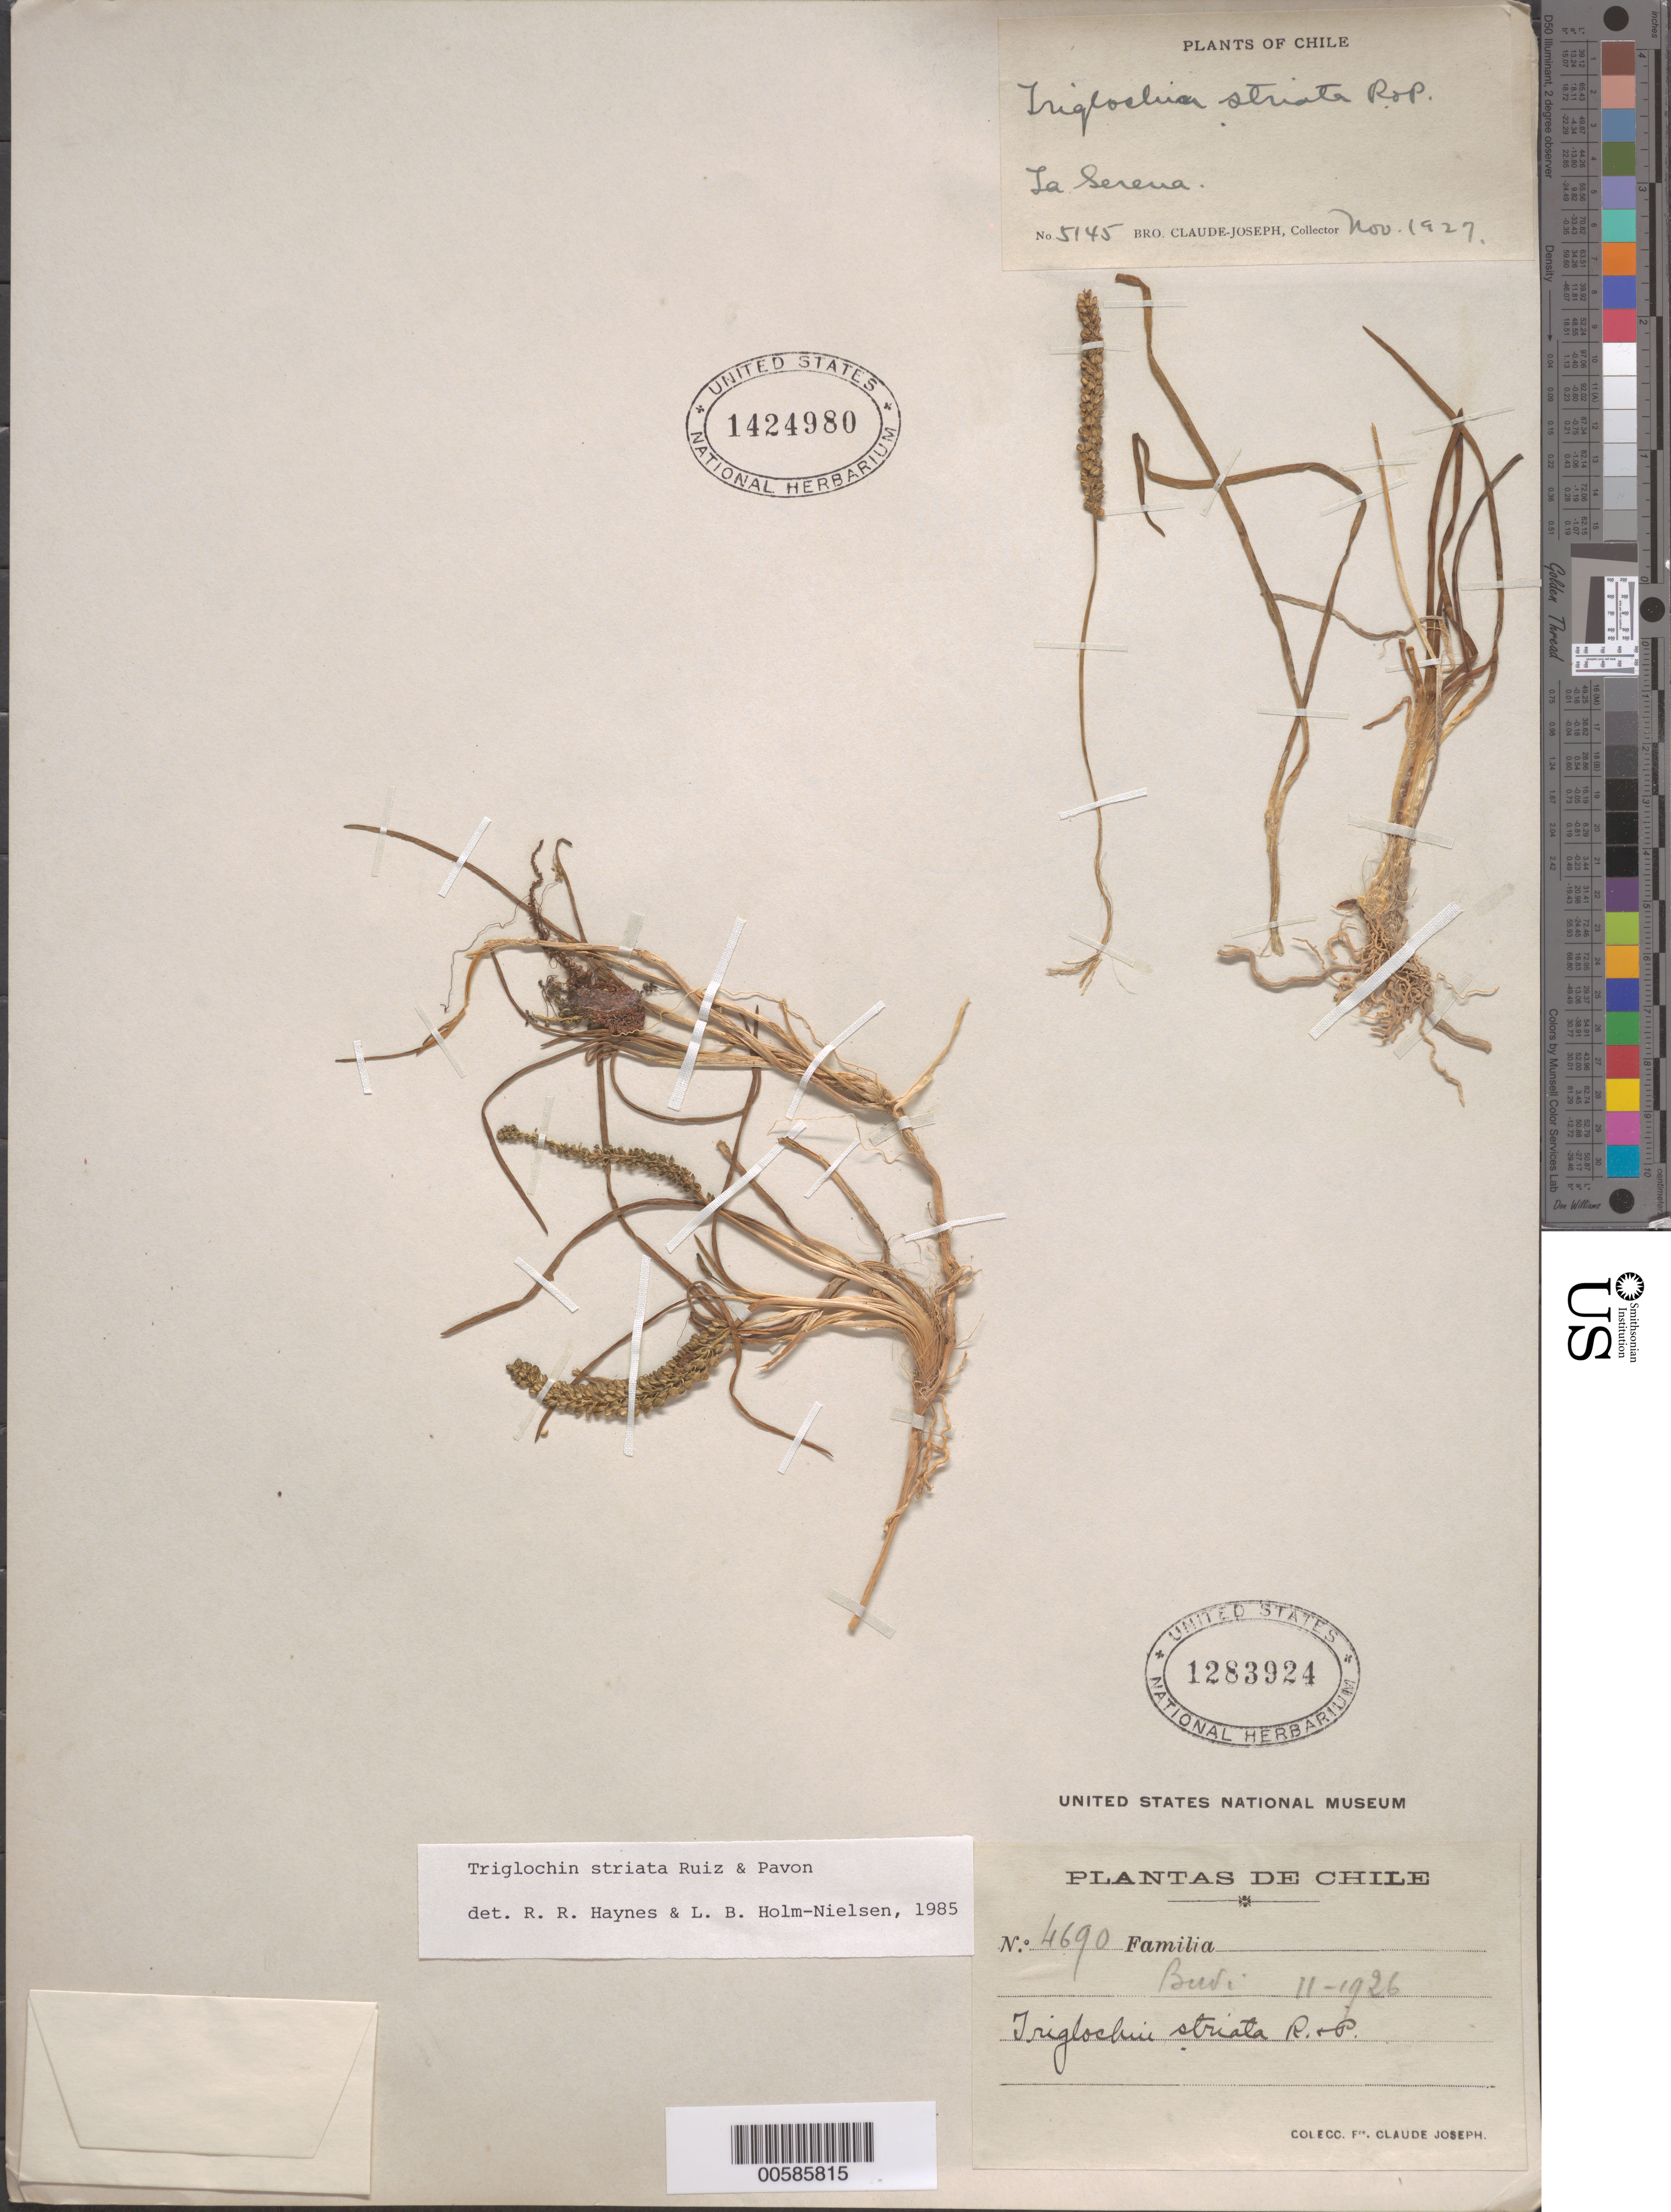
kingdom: Plantae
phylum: Tracheophyta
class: Liliopsida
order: Alismatales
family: Juncaginaceae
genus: Triglochin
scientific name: Triglochin striata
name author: Ruiz & Pav.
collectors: Bro. Claude-Joseph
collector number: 4690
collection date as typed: Feb 1926 to -- --- 1927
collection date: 1926-02/1927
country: Chile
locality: Buvi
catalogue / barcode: US 1283924